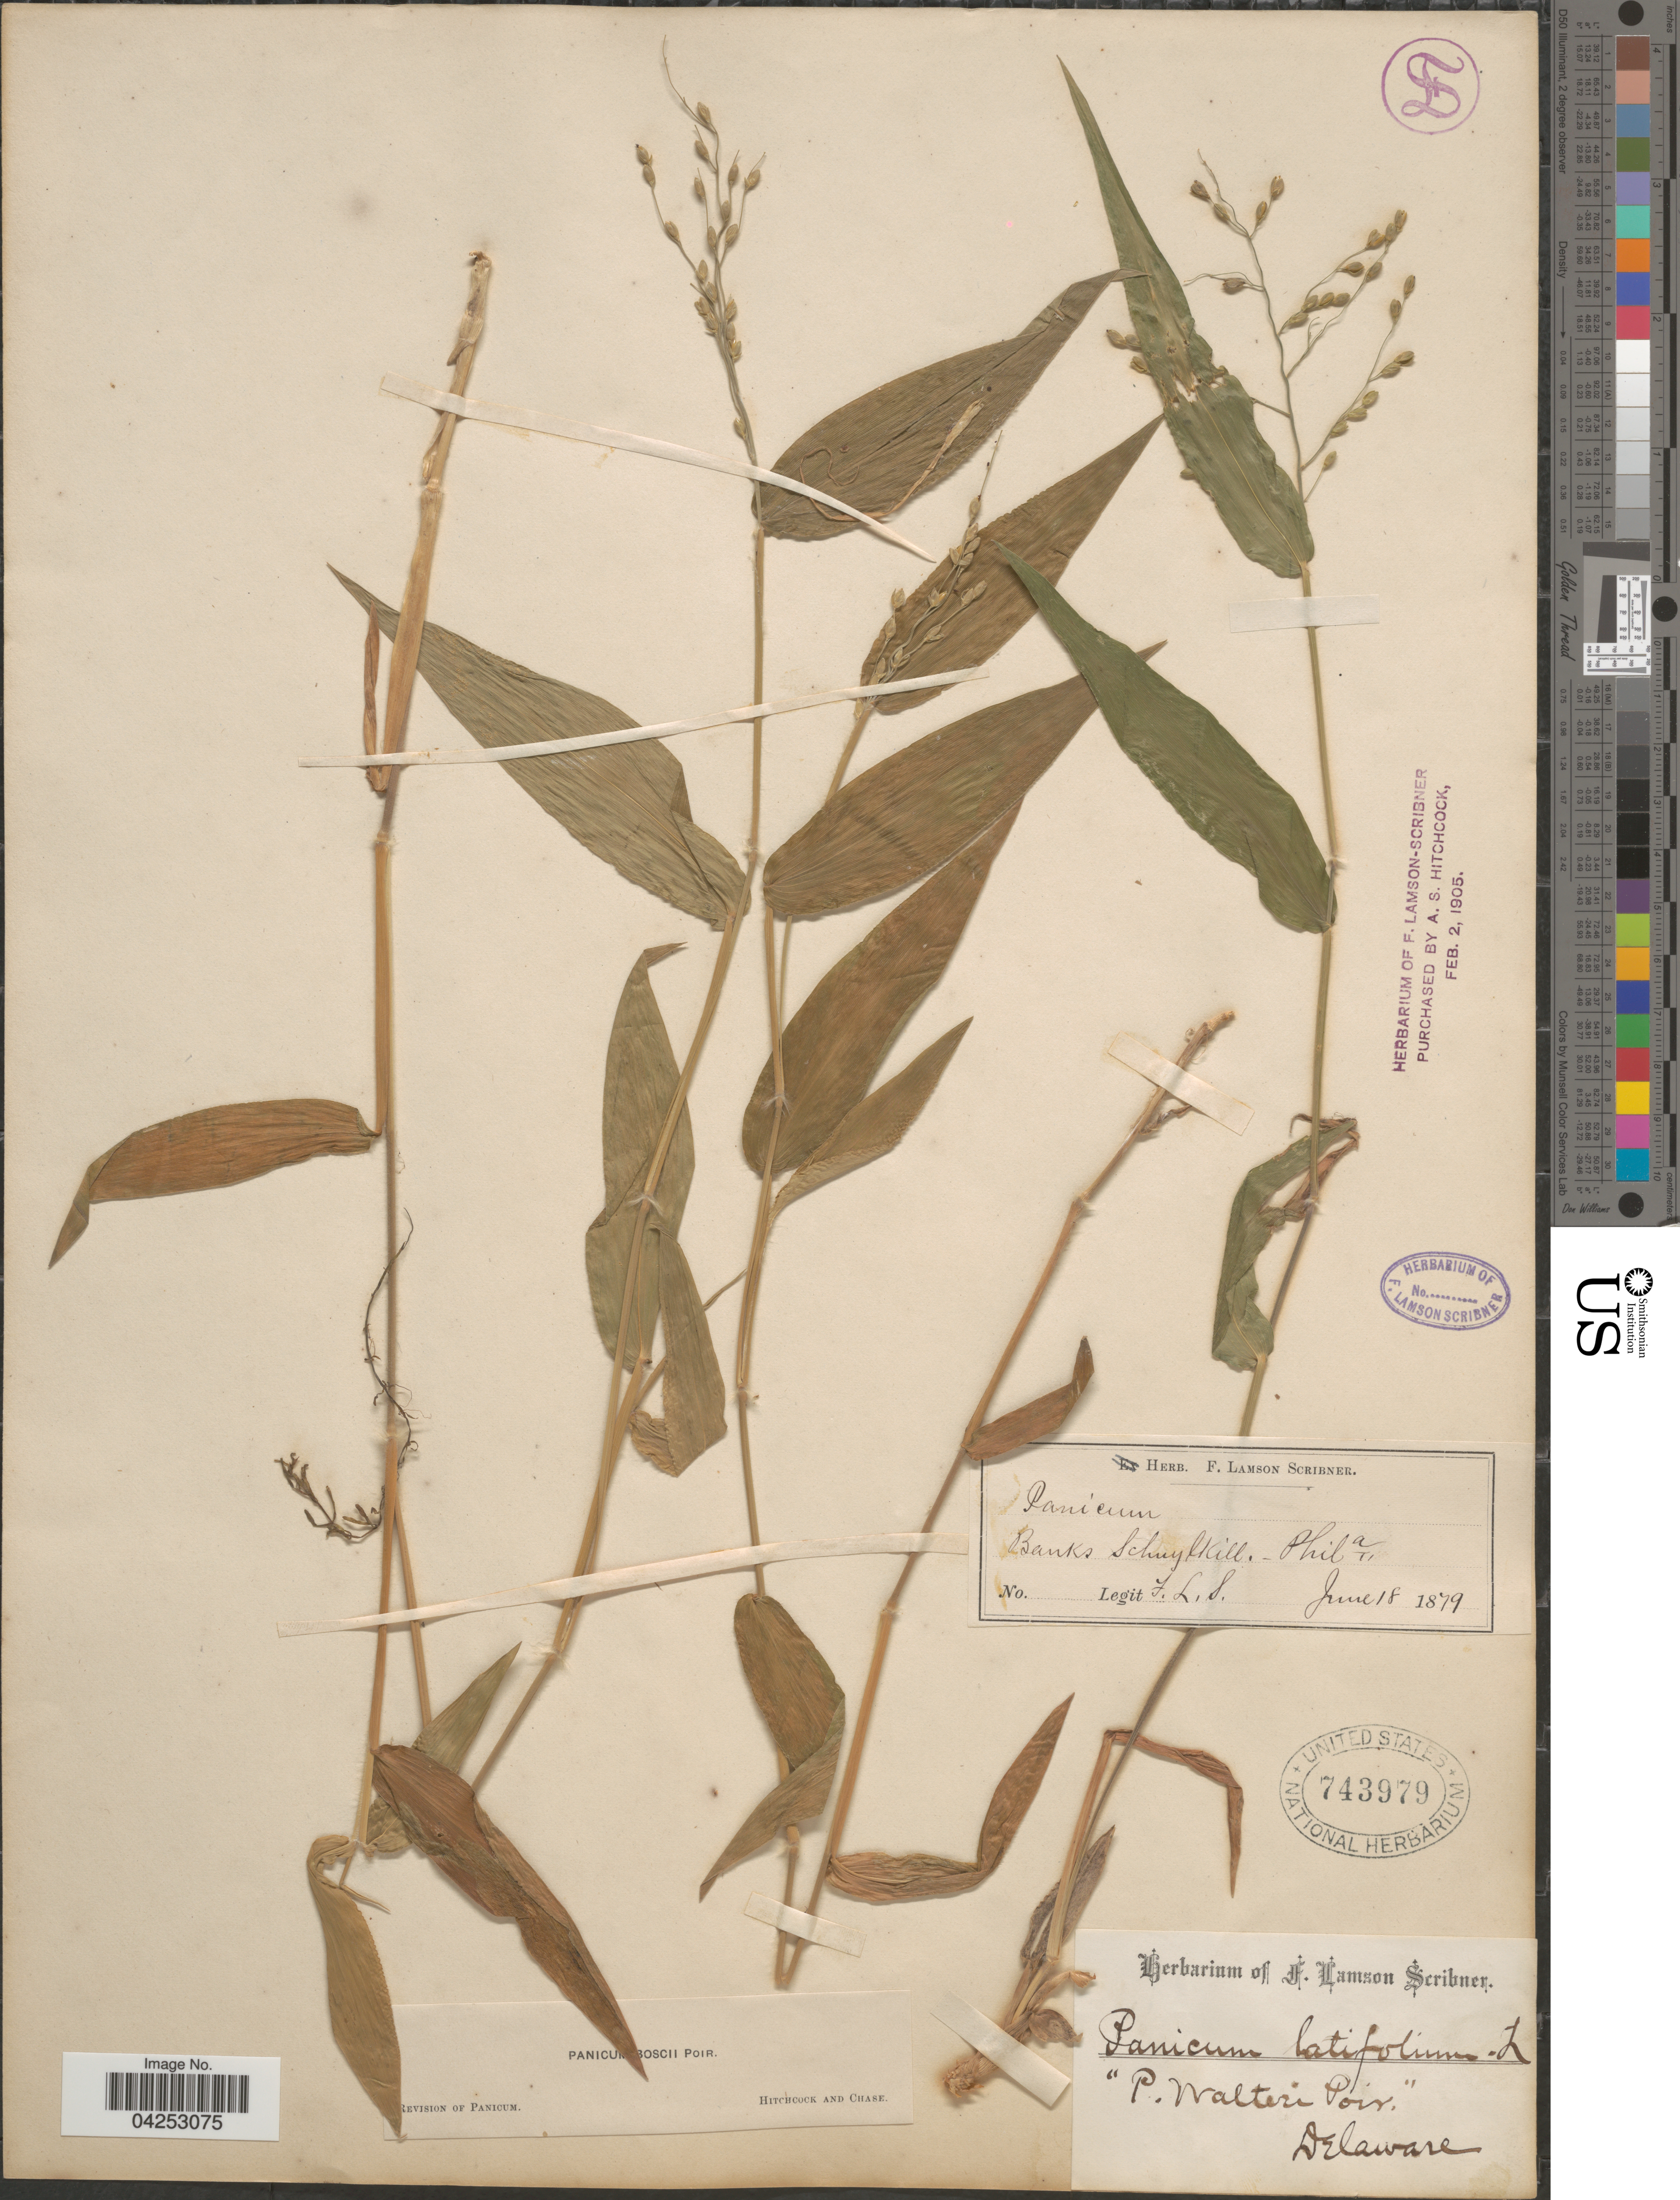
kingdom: Plantae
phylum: Tracheophyta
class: Liliopsida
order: Poales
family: Poaceae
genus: Dichanthelium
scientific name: Dichanthelium boscii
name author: (Poir.) Gould & C.A. Clark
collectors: F. Lamson-Scribner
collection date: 1879-06-18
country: United States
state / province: Pennsylvania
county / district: City of Philadelphia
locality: Banks Schuylkill. - Phila.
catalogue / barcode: US 743979